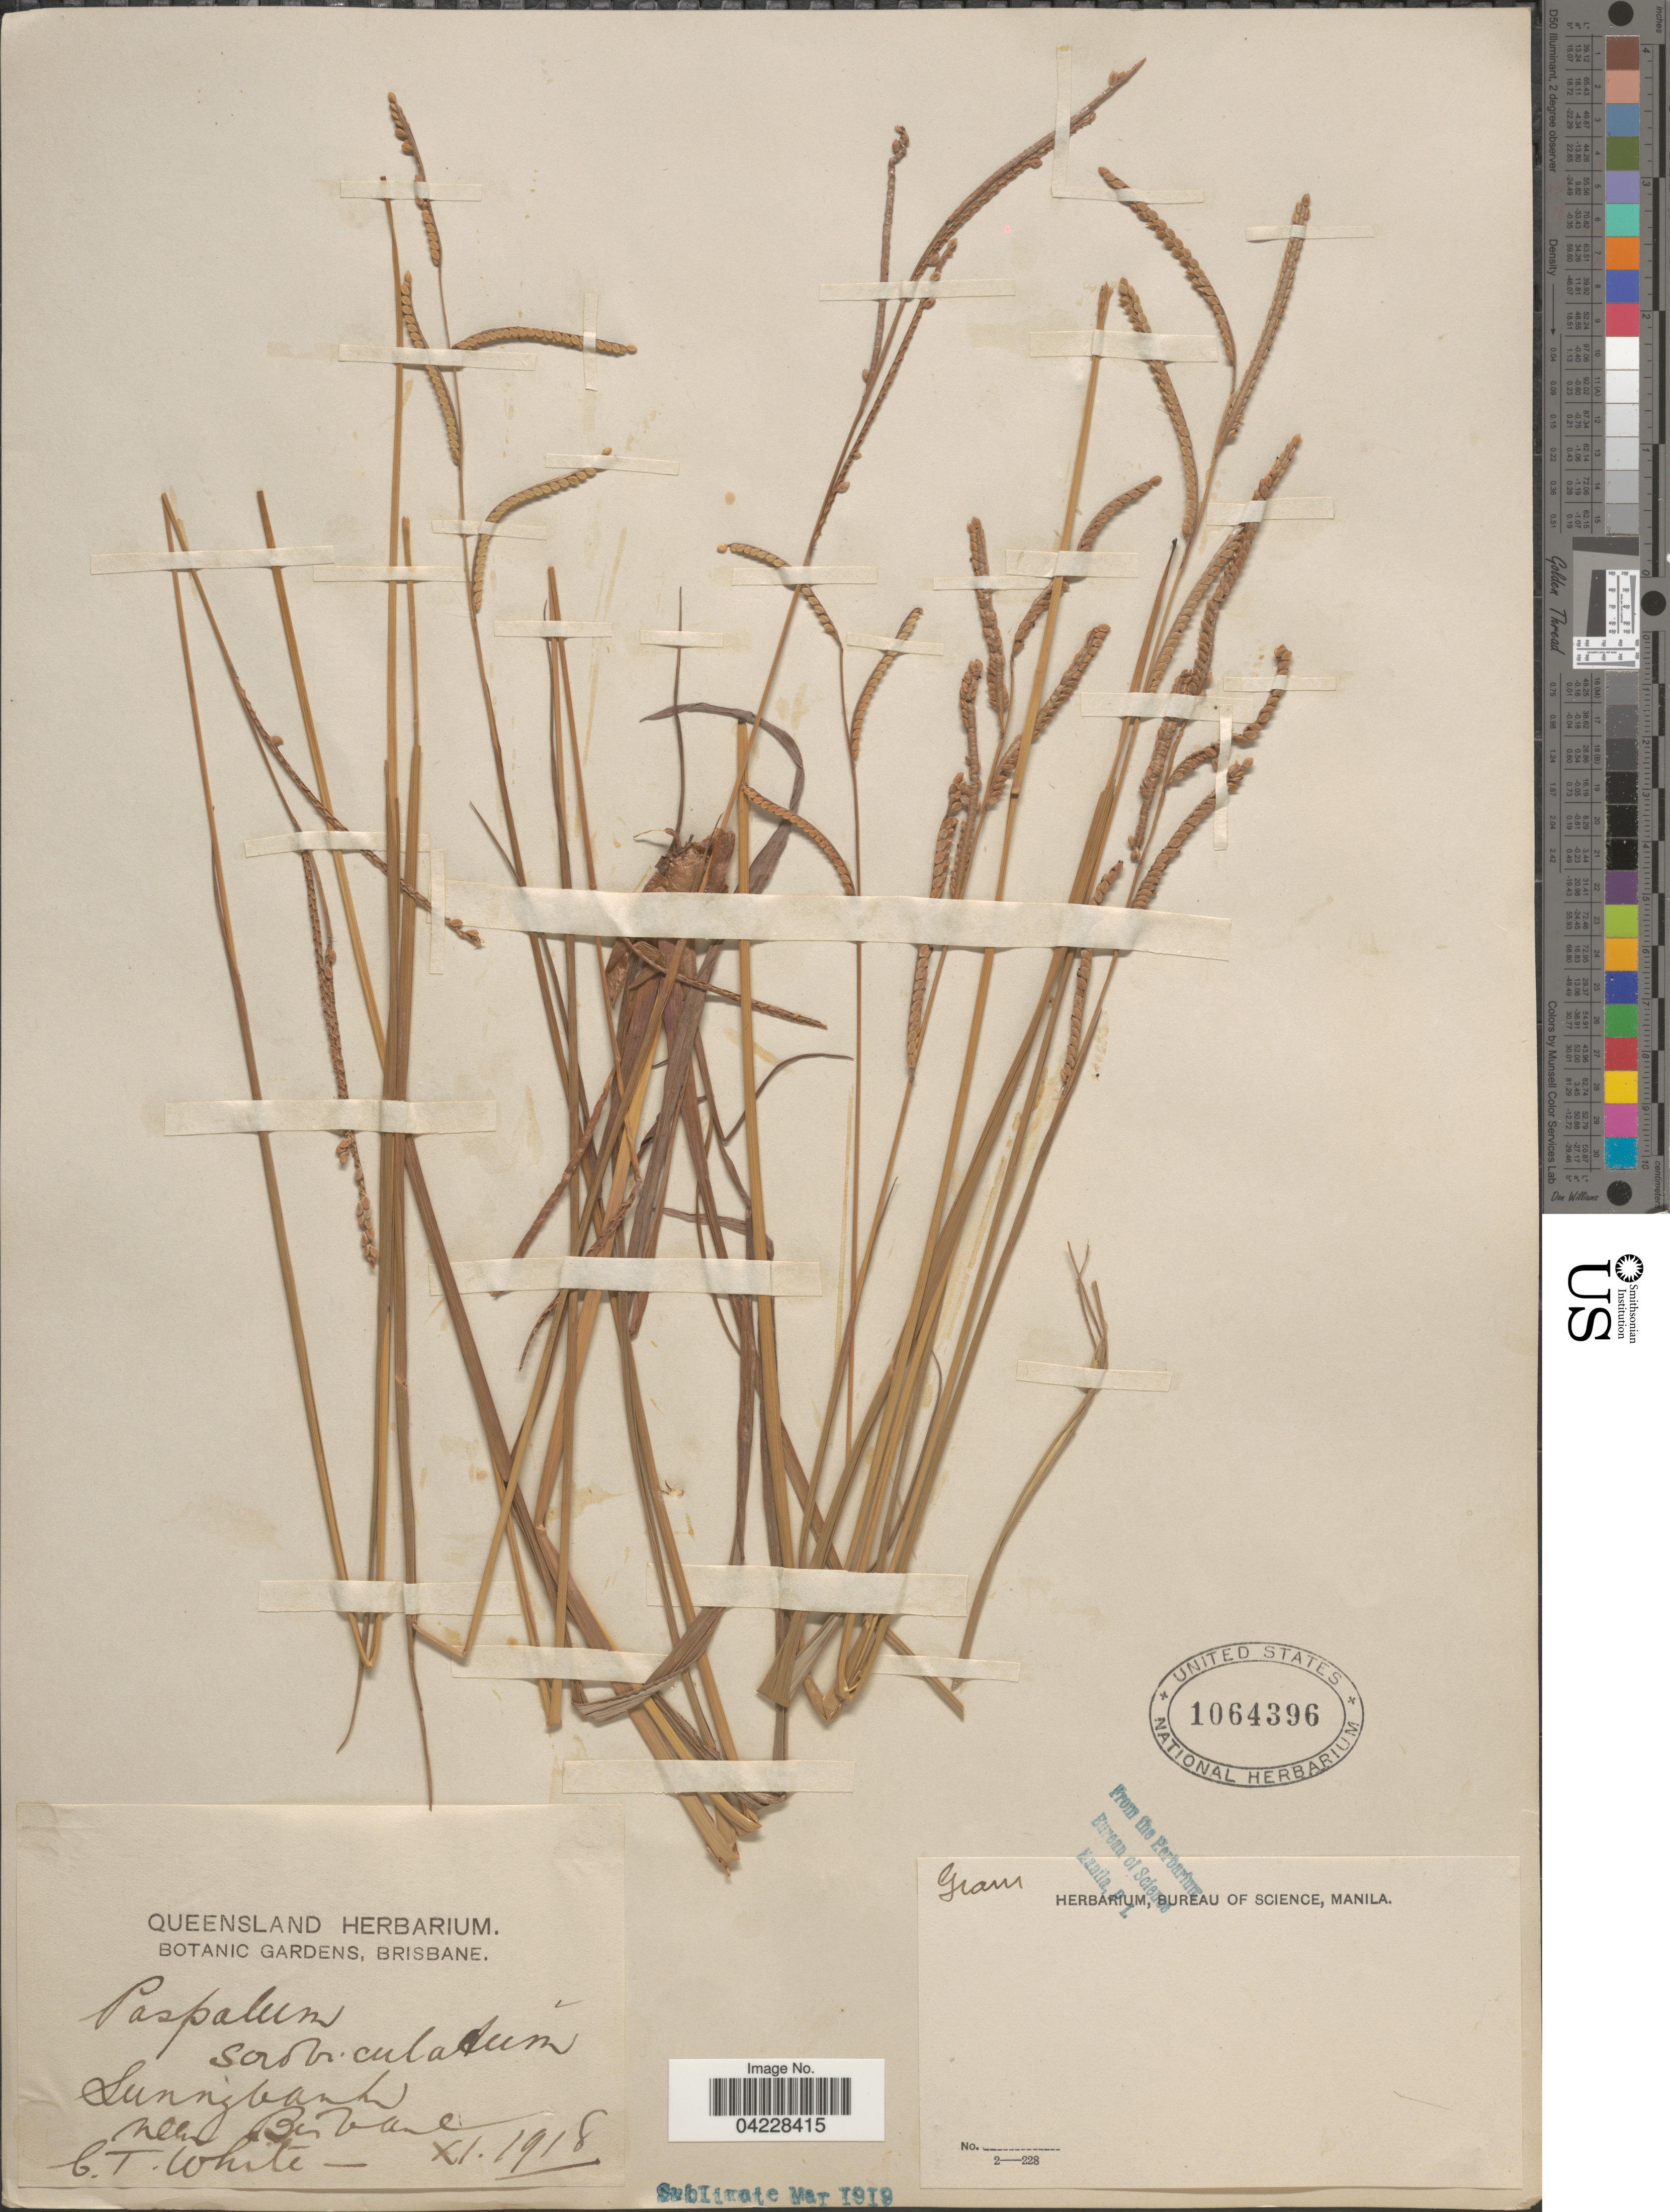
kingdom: Plantae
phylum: Tracheophyta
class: Liliopsida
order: Poales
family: Poaceae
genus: Paspalum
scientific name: Paspalum scrobiculatum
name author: L.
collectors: C. T. White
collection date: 1918-11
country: Australia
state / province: Queensland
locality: Sunny banks near Brisbane.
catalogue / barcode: US 1064396